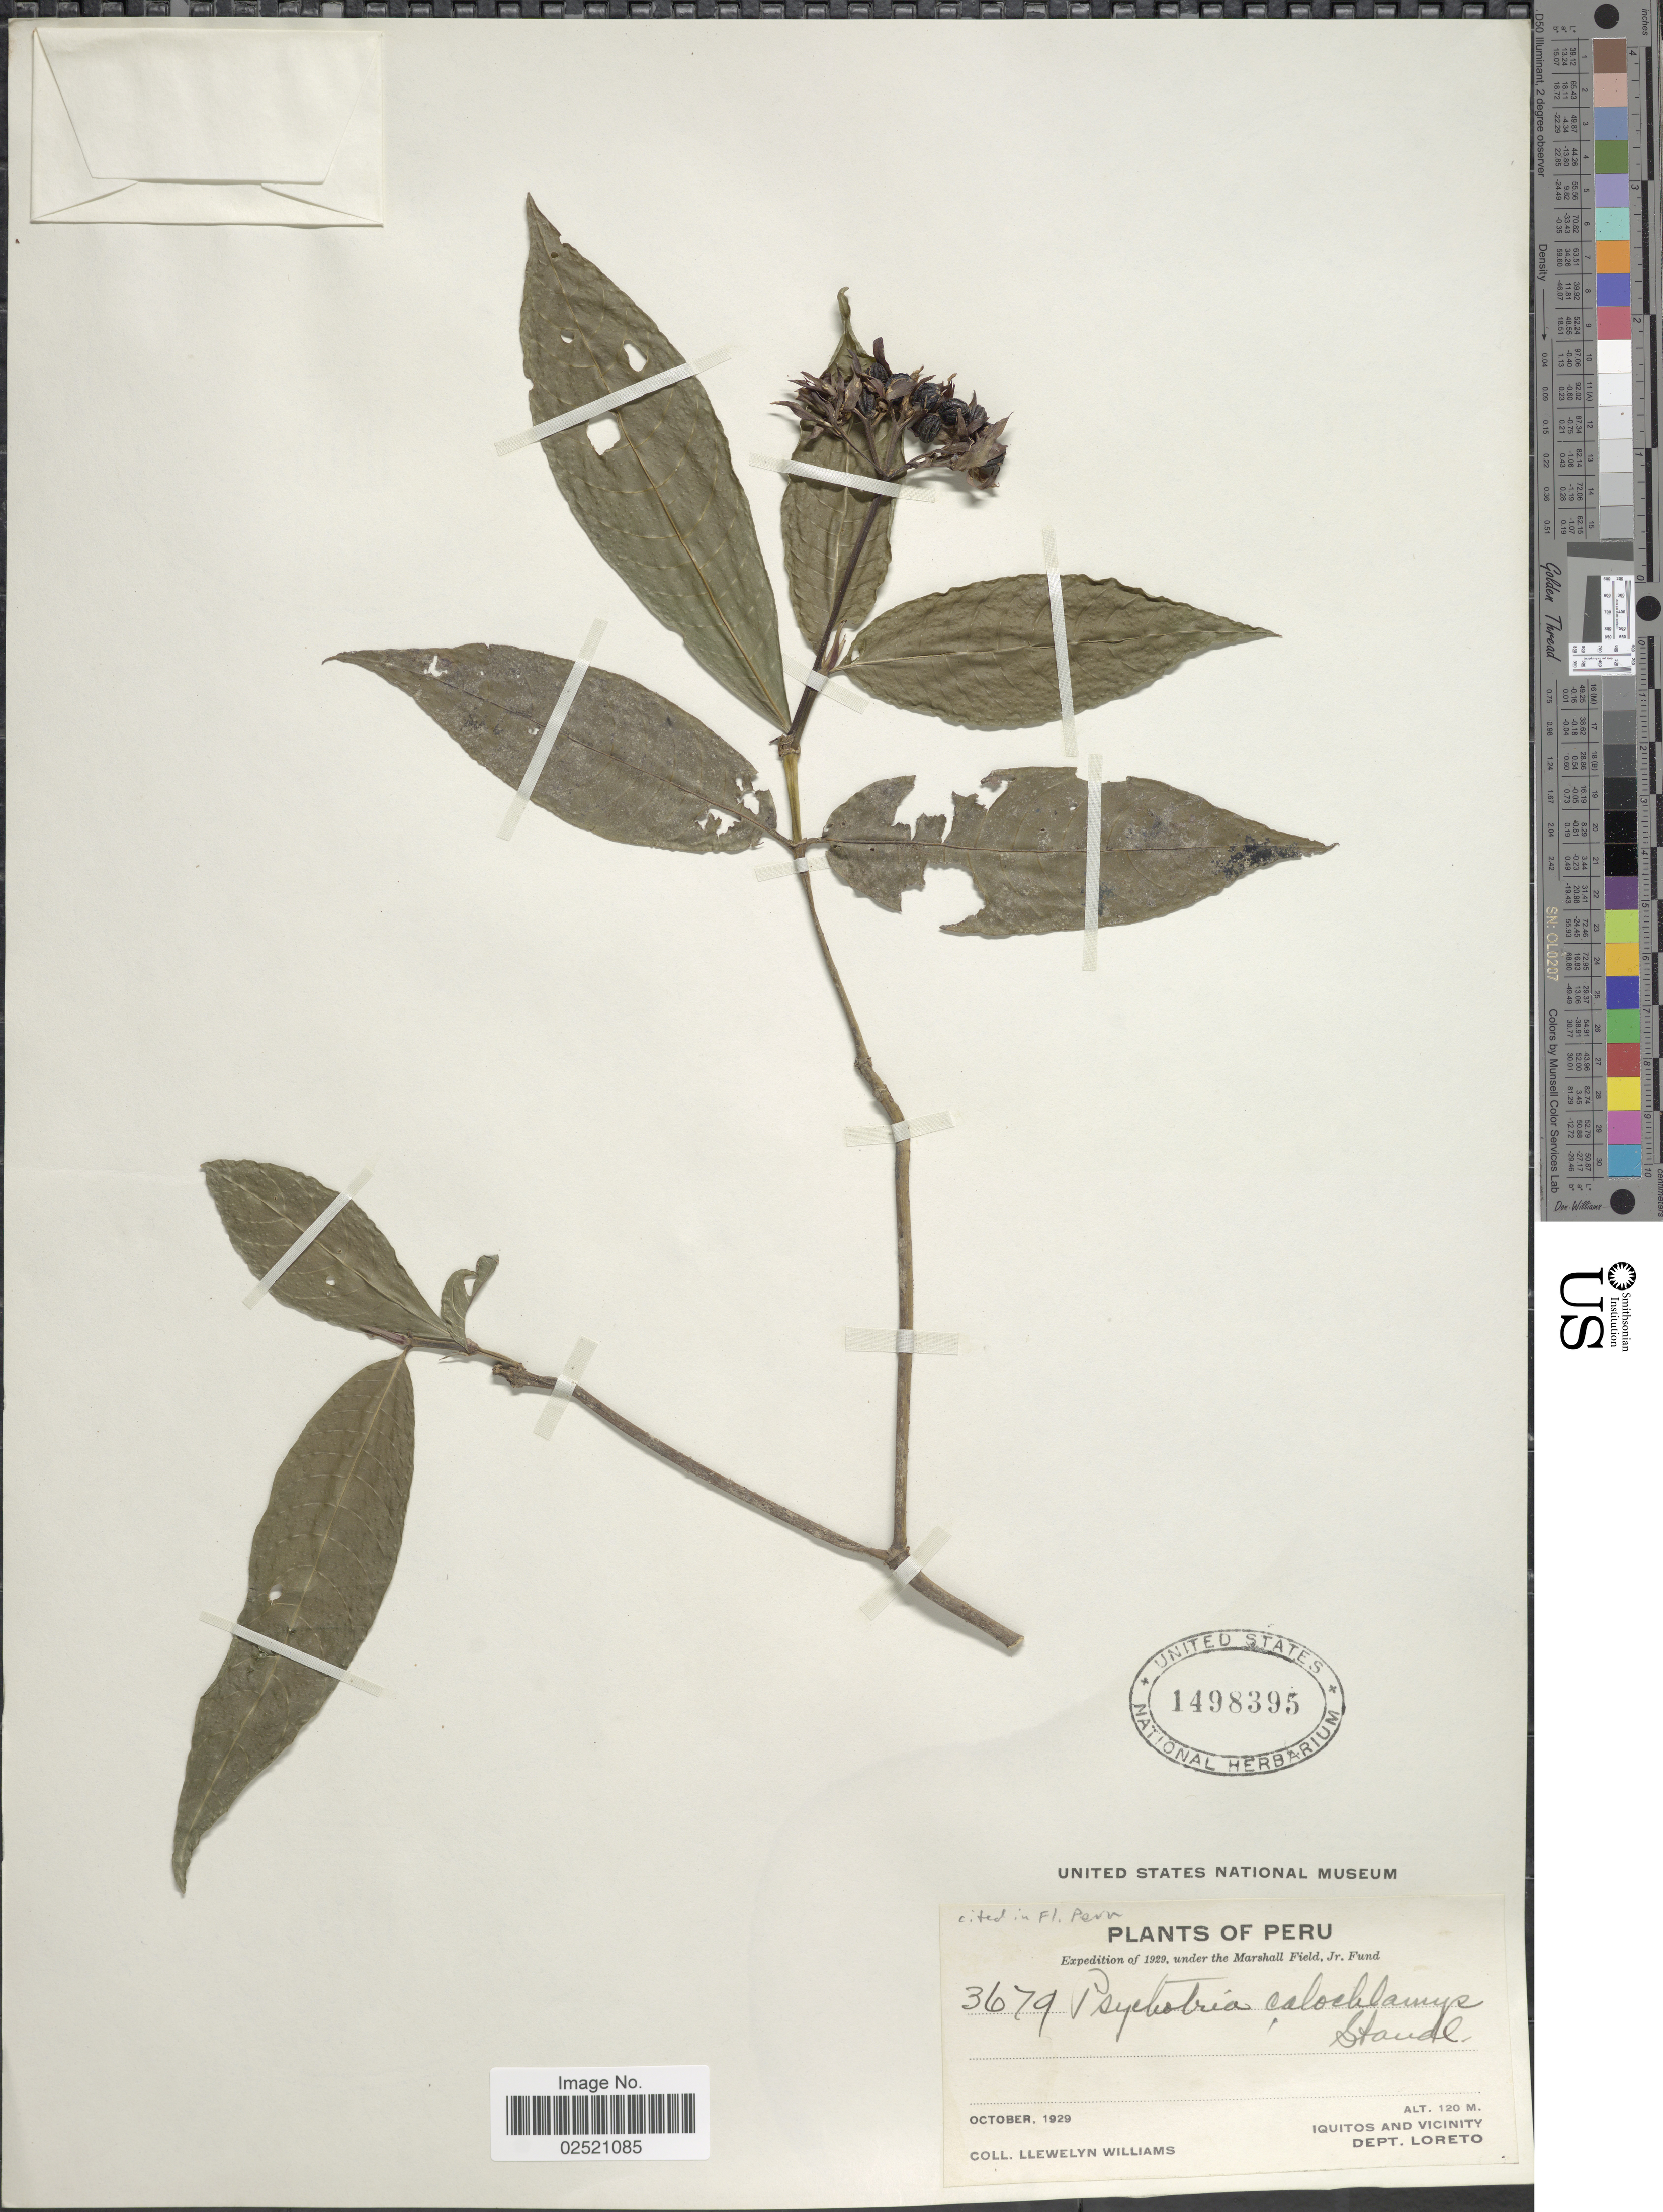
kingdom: Plantae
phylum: Tracheophyta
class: Magnoliopsida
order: Gentianales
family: Rubiaceae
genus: Psychotria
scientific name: Psychotria calochlamys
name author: Standl.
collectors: Ll. Williams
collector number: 3679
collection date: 1929-10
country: Peru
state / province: Loreto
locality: Iquitos and Vicinity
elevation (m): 120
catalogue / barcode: US 1498395